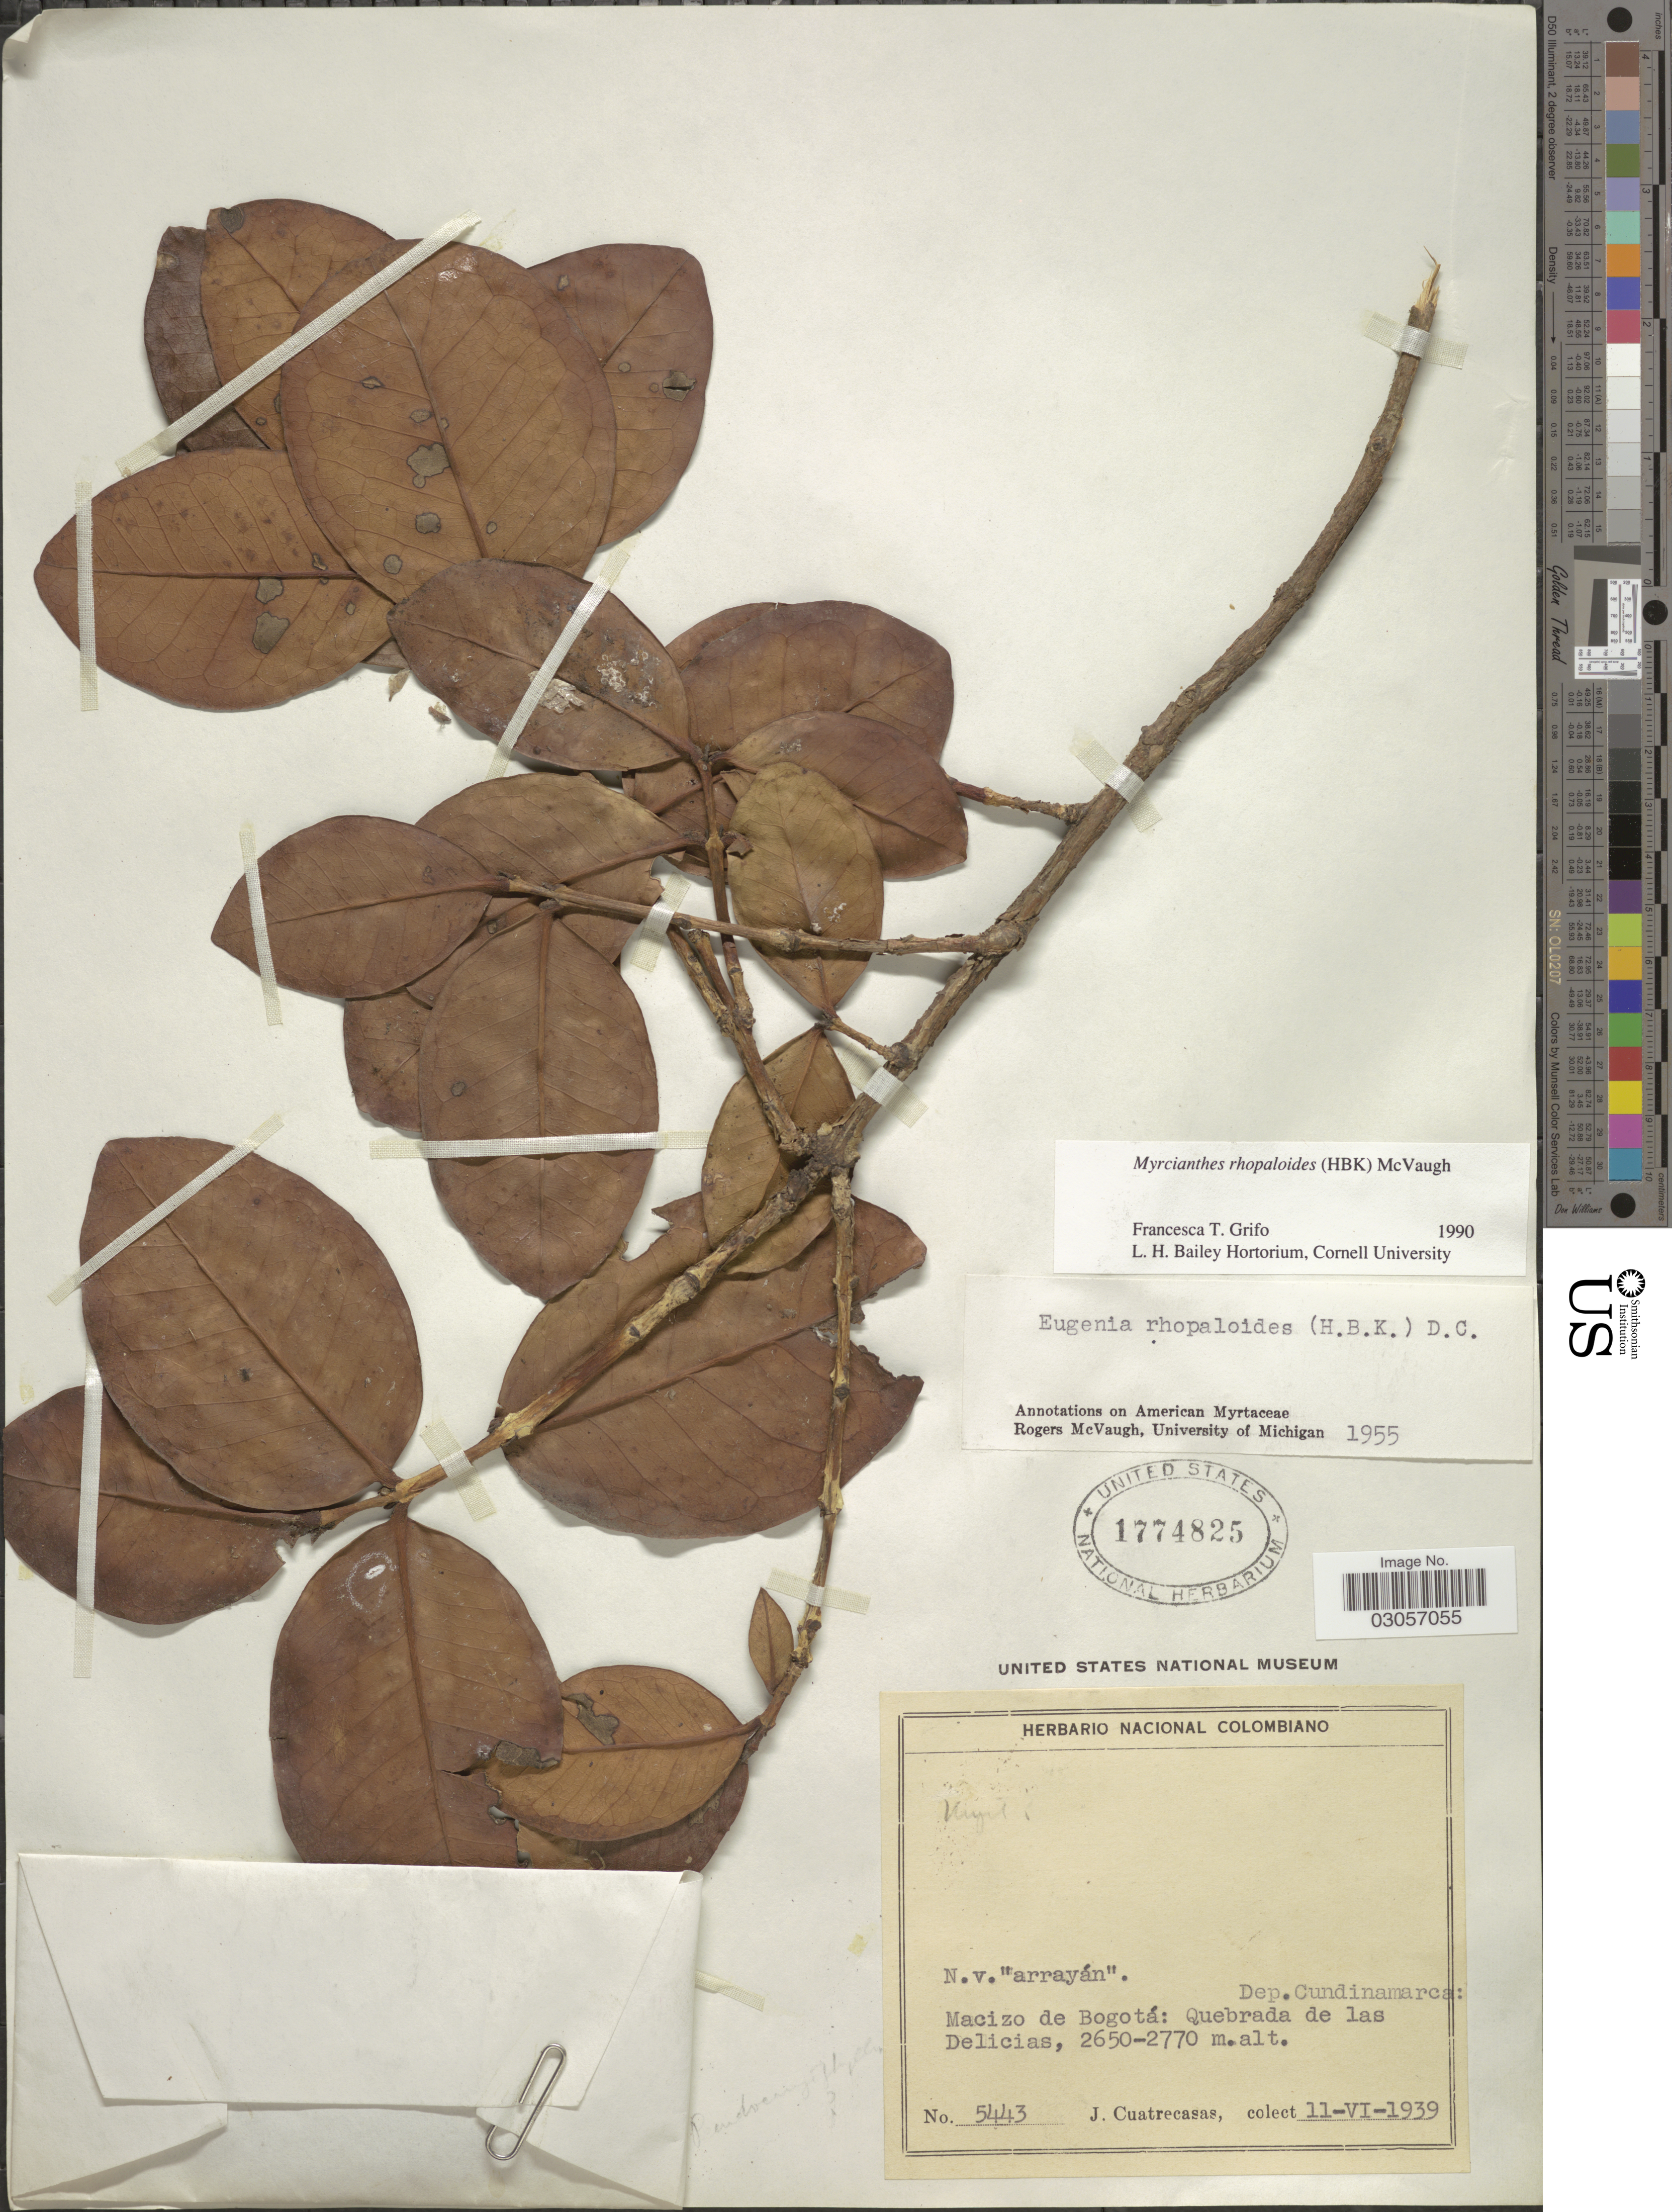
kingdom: Plantae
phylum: Tracheophyta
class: Magnoliopsida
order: Myrtales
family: Myrtaceae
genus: Myrcianthes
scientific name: Myrcianthes rhopaloides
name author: (Kunth) McVaugh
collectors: J. Cuatrecasas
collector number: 5443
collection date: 1939-06-11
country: Colombia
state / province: Cundinamarca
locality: Dep.Cundinamarca: Macizo de Bogotá: Quebrada del las Delicias.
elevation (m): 2650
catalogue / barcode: US 1774825